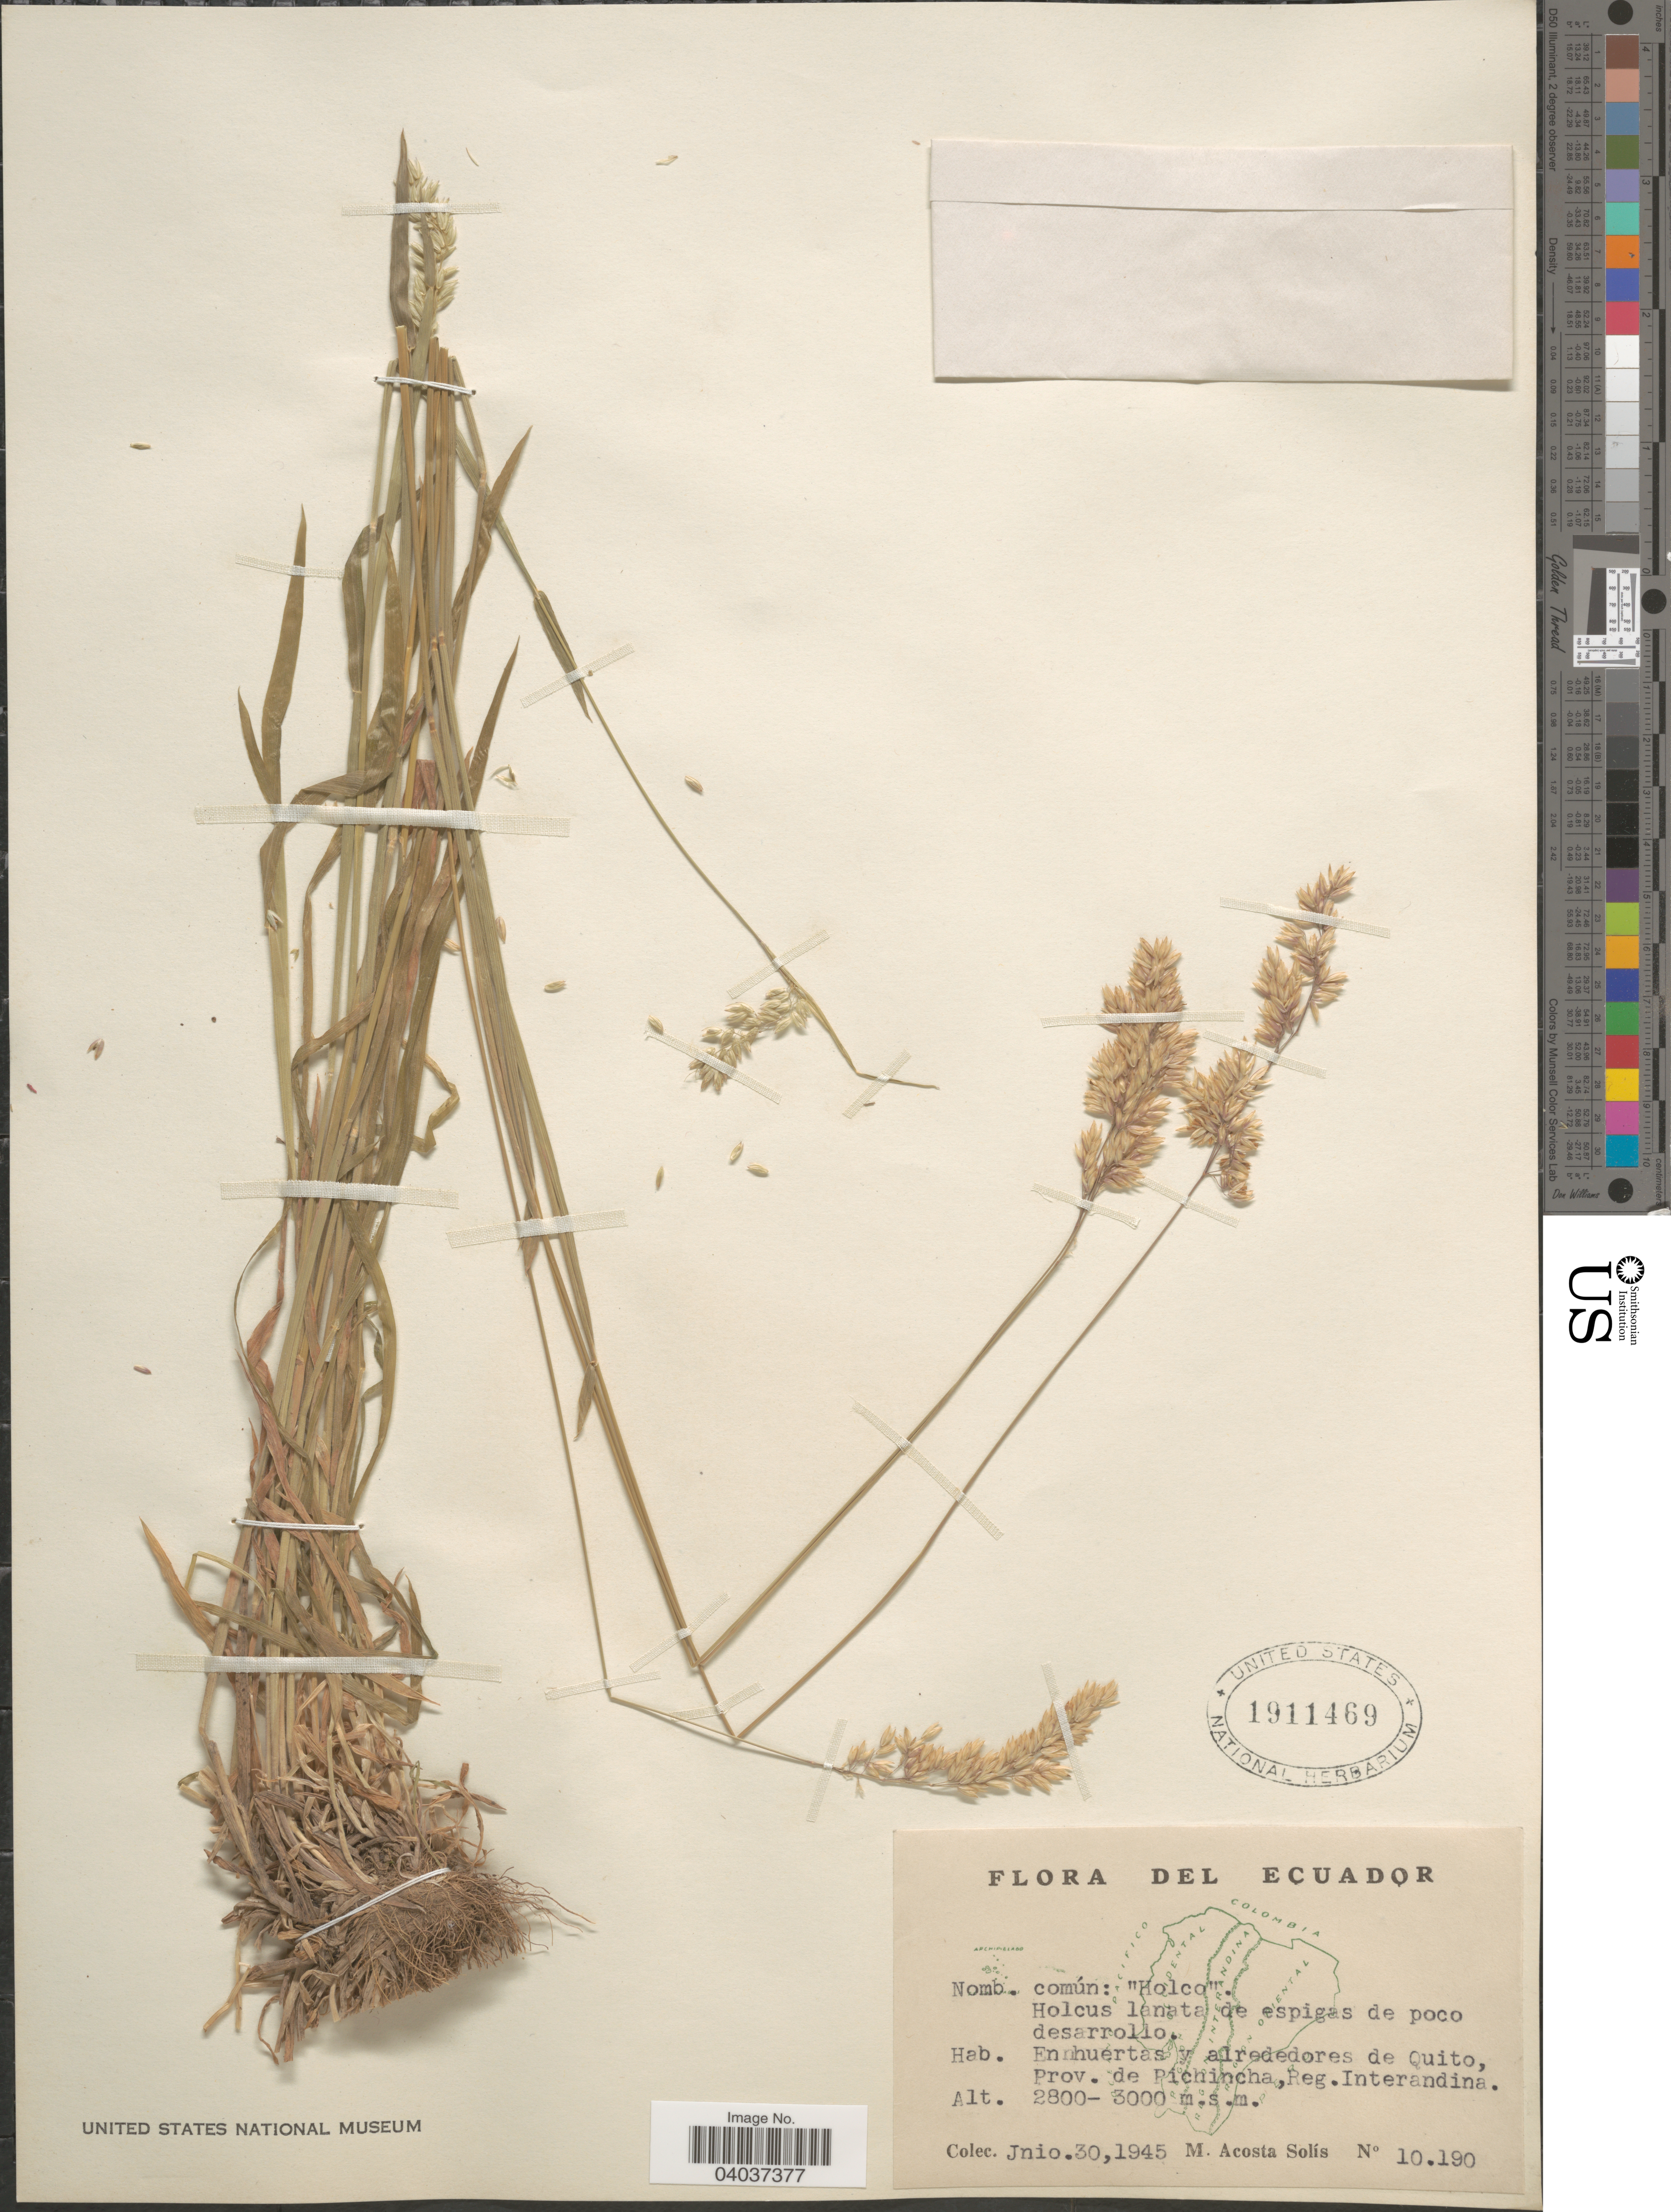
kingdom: Plantae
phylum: Tracheophyta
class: Liliopsida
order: Poales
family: Poaceae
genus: Holcus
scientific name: Holcus lanatus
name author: L.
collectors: M. Acosta Solis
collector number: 10190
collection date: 1945-06-30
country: Ecuador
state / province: Pichincha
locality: En huertas y alrededores de Quito, Reg. Interandina.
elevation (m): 2800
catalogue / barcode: US 1911469